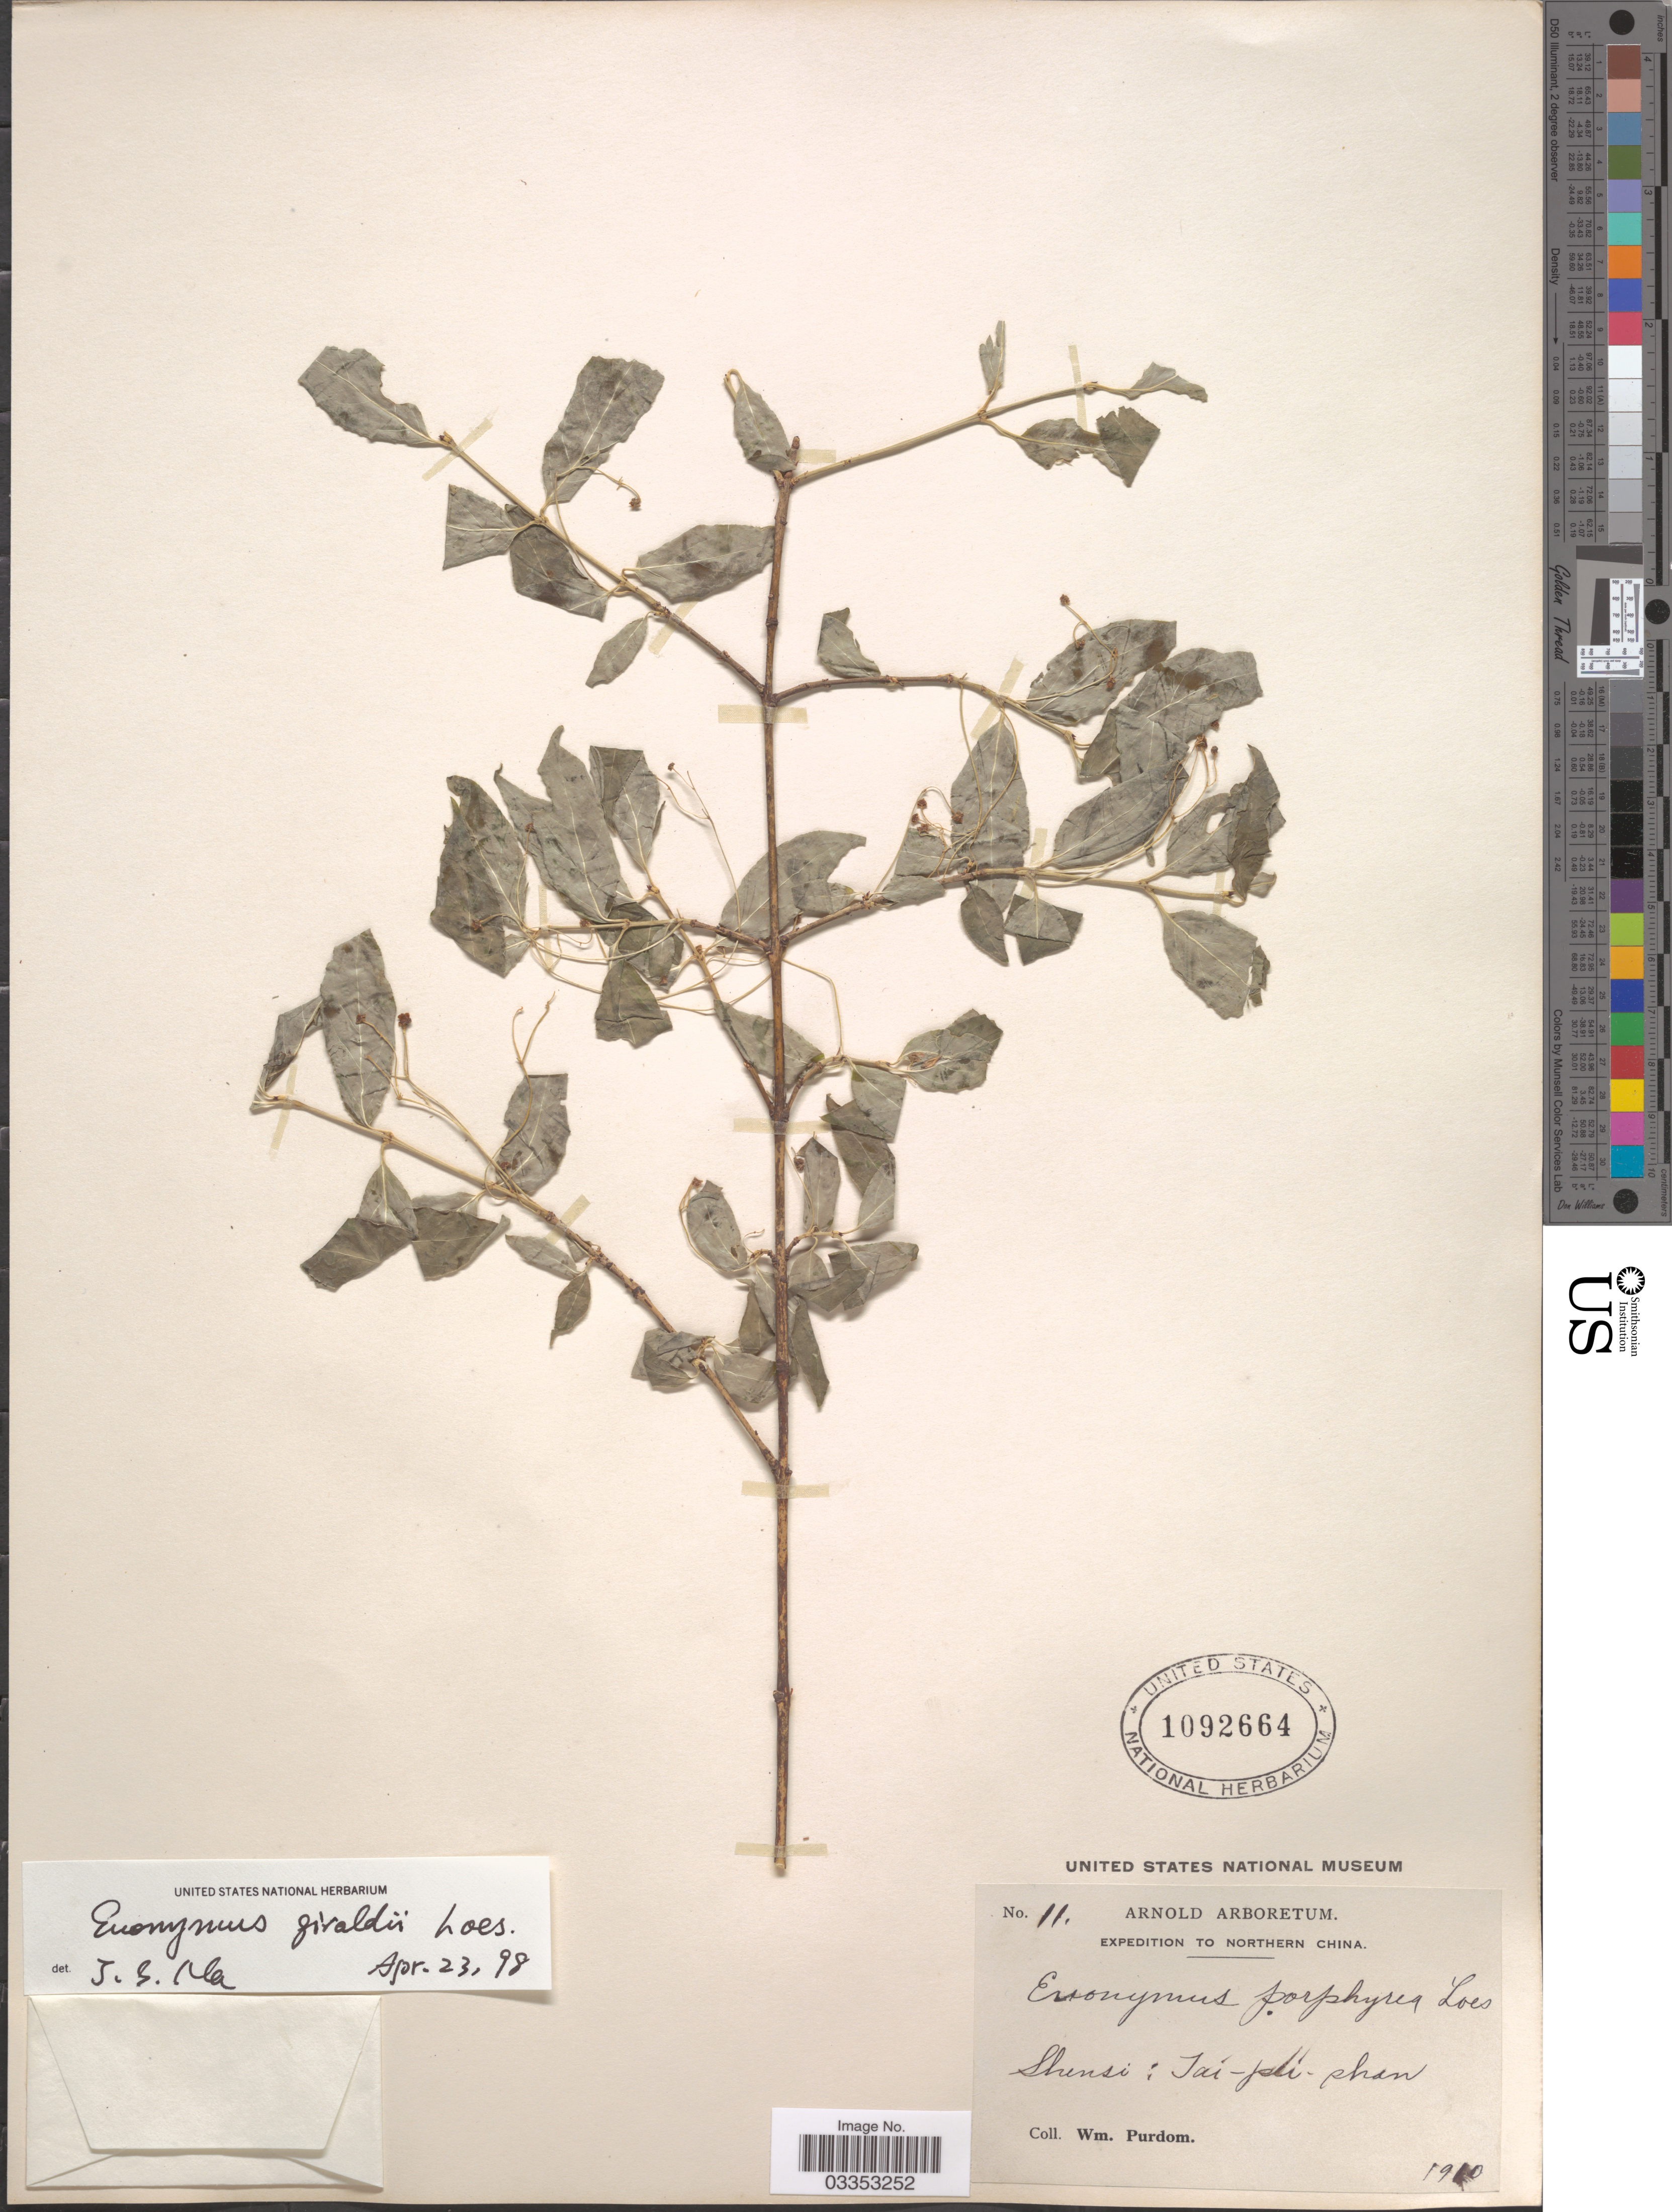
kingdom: Plantae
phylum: Tracheophyta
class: Magnoliopsida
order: Celastrales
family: Celastraceae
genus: Euonymus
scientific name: Euonymus giraldii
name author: Loes. ex Diels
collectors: W. Purdom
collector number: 11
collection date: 1910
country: China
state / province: Shaanxi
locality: Northern China. Shensi: Tai-pei-shan.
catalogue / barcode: US 1092664